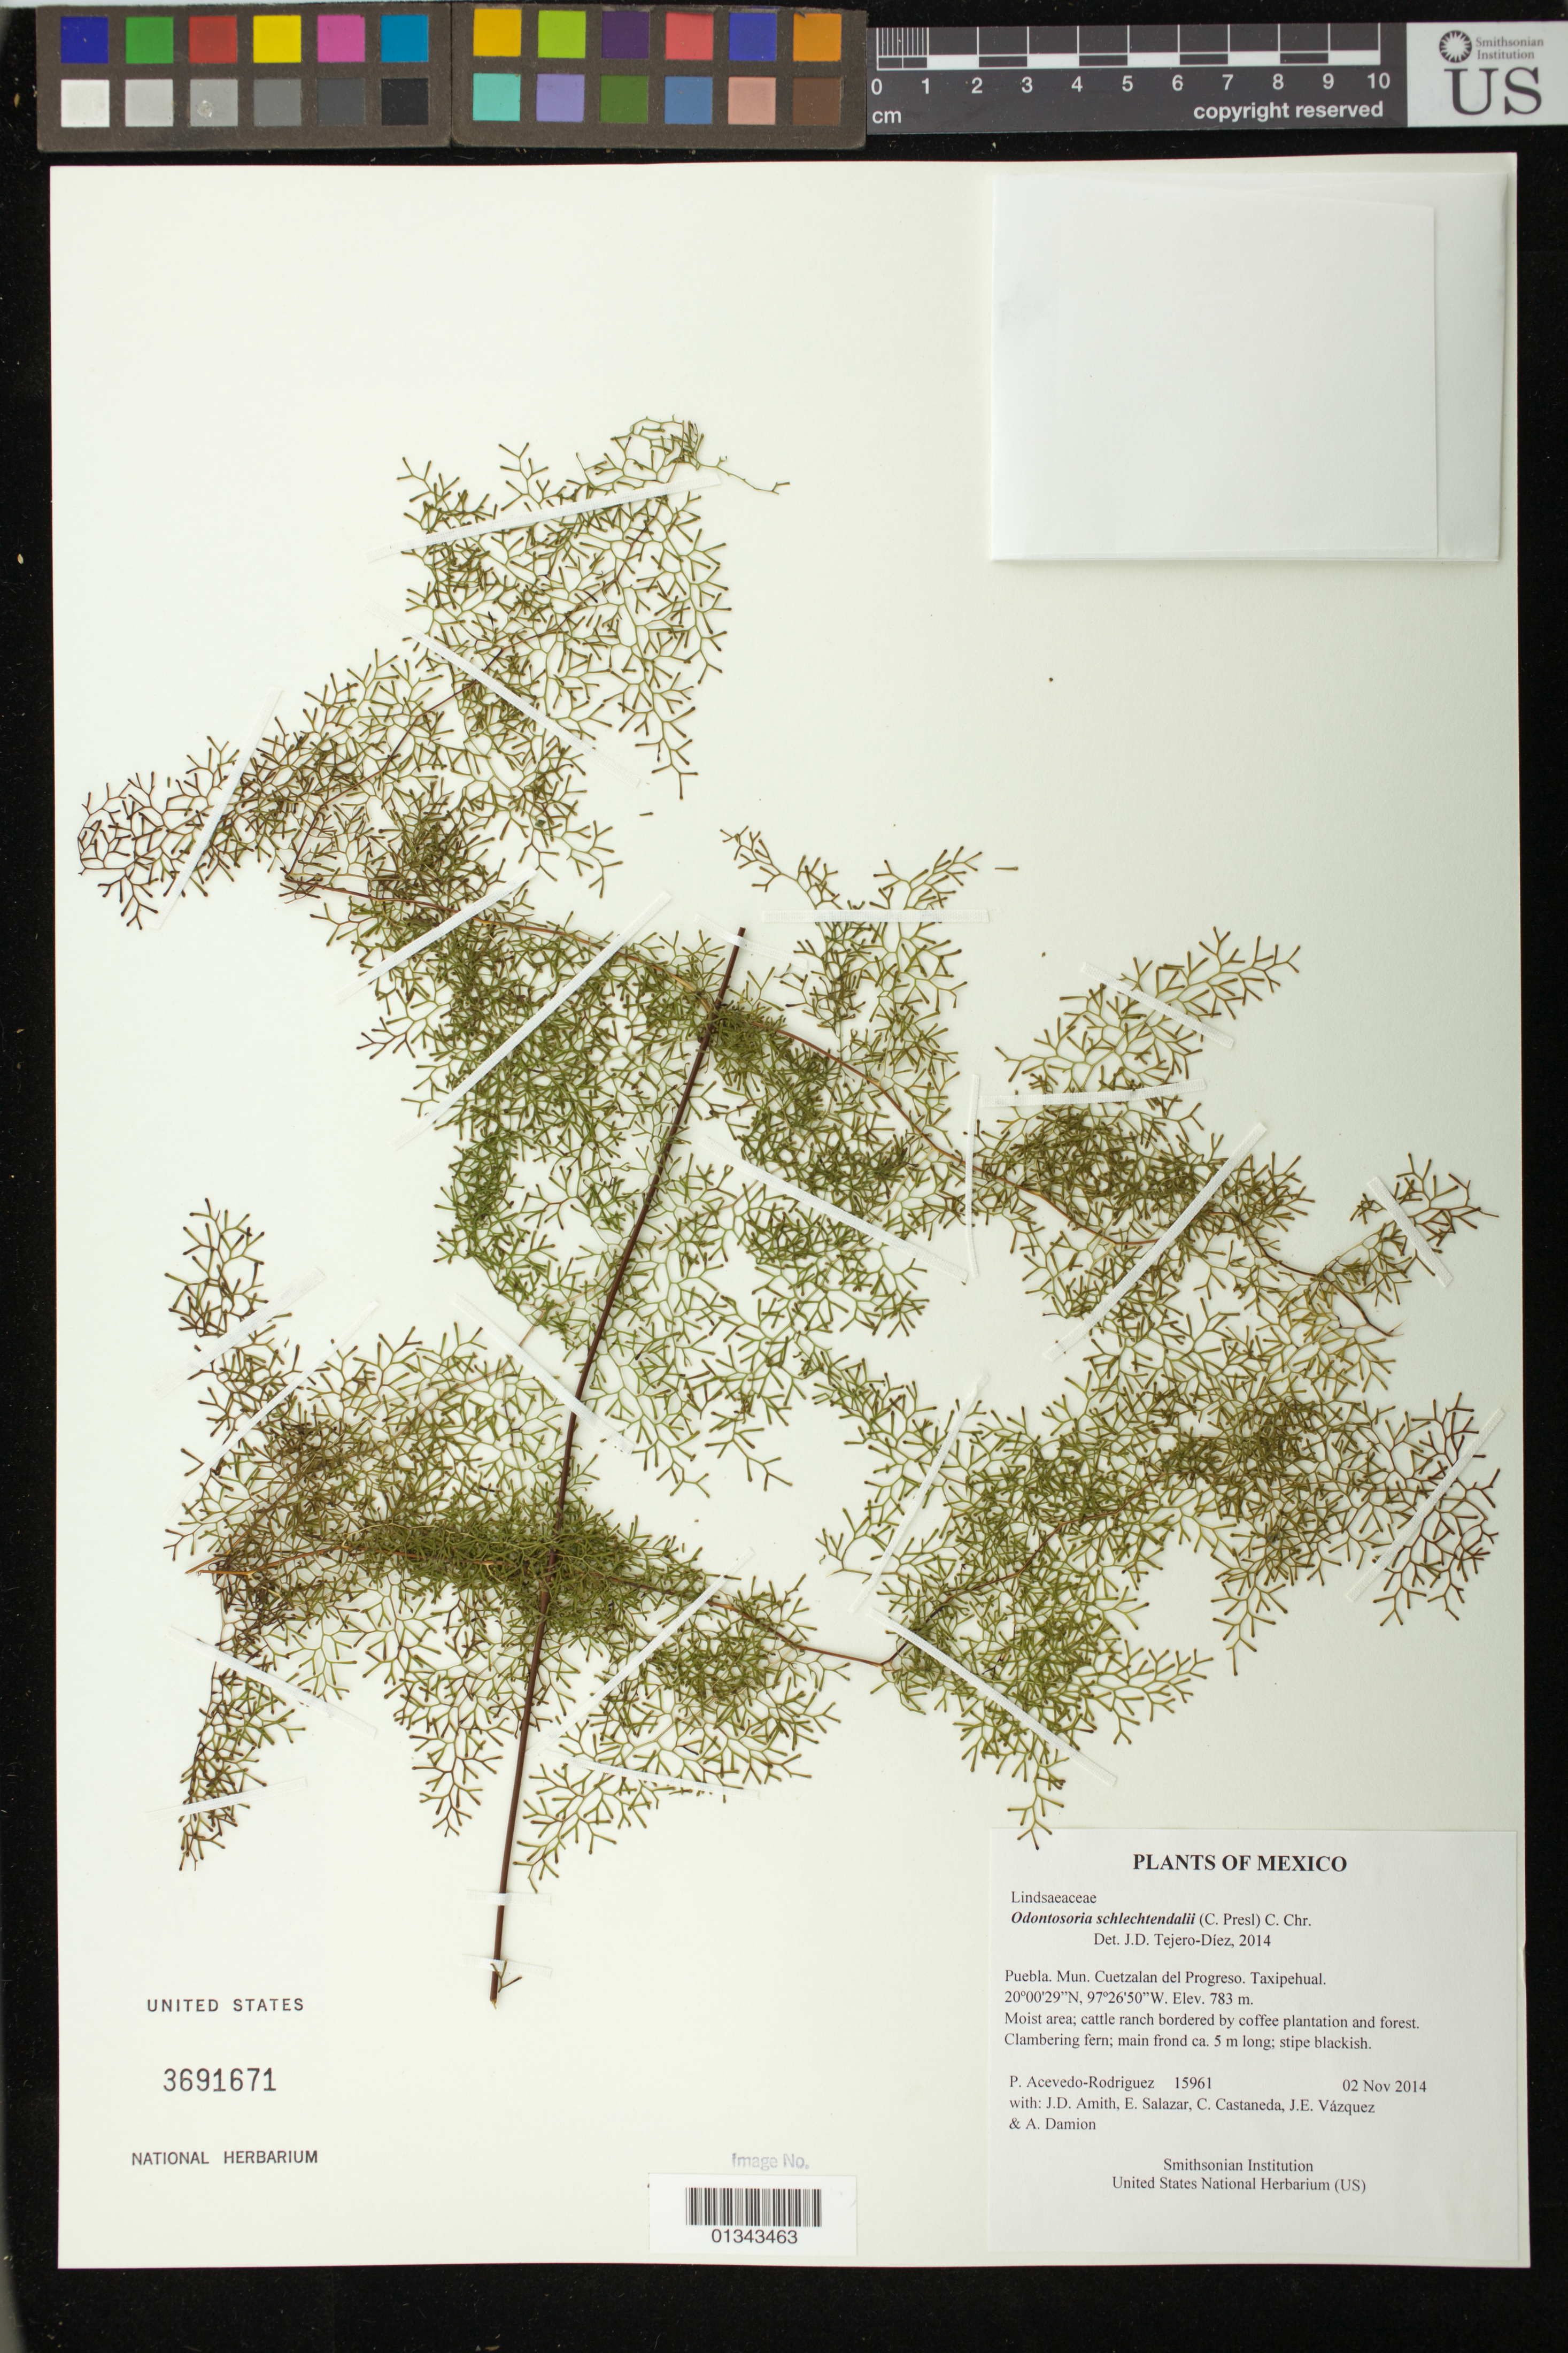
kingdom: Plantae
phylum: Tracheophyta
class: Polypodiopsida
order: Polypodiales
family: Lindsaeaceae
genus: Odontosoria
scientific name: Odontosoria schlechtendalii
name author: (C. Presl) C. Chr.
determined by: Tejero-Díez, [J.] Daniel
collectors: P. Acevedo-Rodr., J. D. Amith, E. Salazar, C. Castaneda, J. E. Vázquez & A. Damion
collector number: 15961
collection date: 2014-11-02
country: Mexico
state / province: Puebla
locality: Mun. Cuetzalan del Progreso. Taxipehual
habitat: Moist area; cattle ranch bordered with coffee plant. and forest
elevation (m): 783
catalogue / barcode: US 3691671